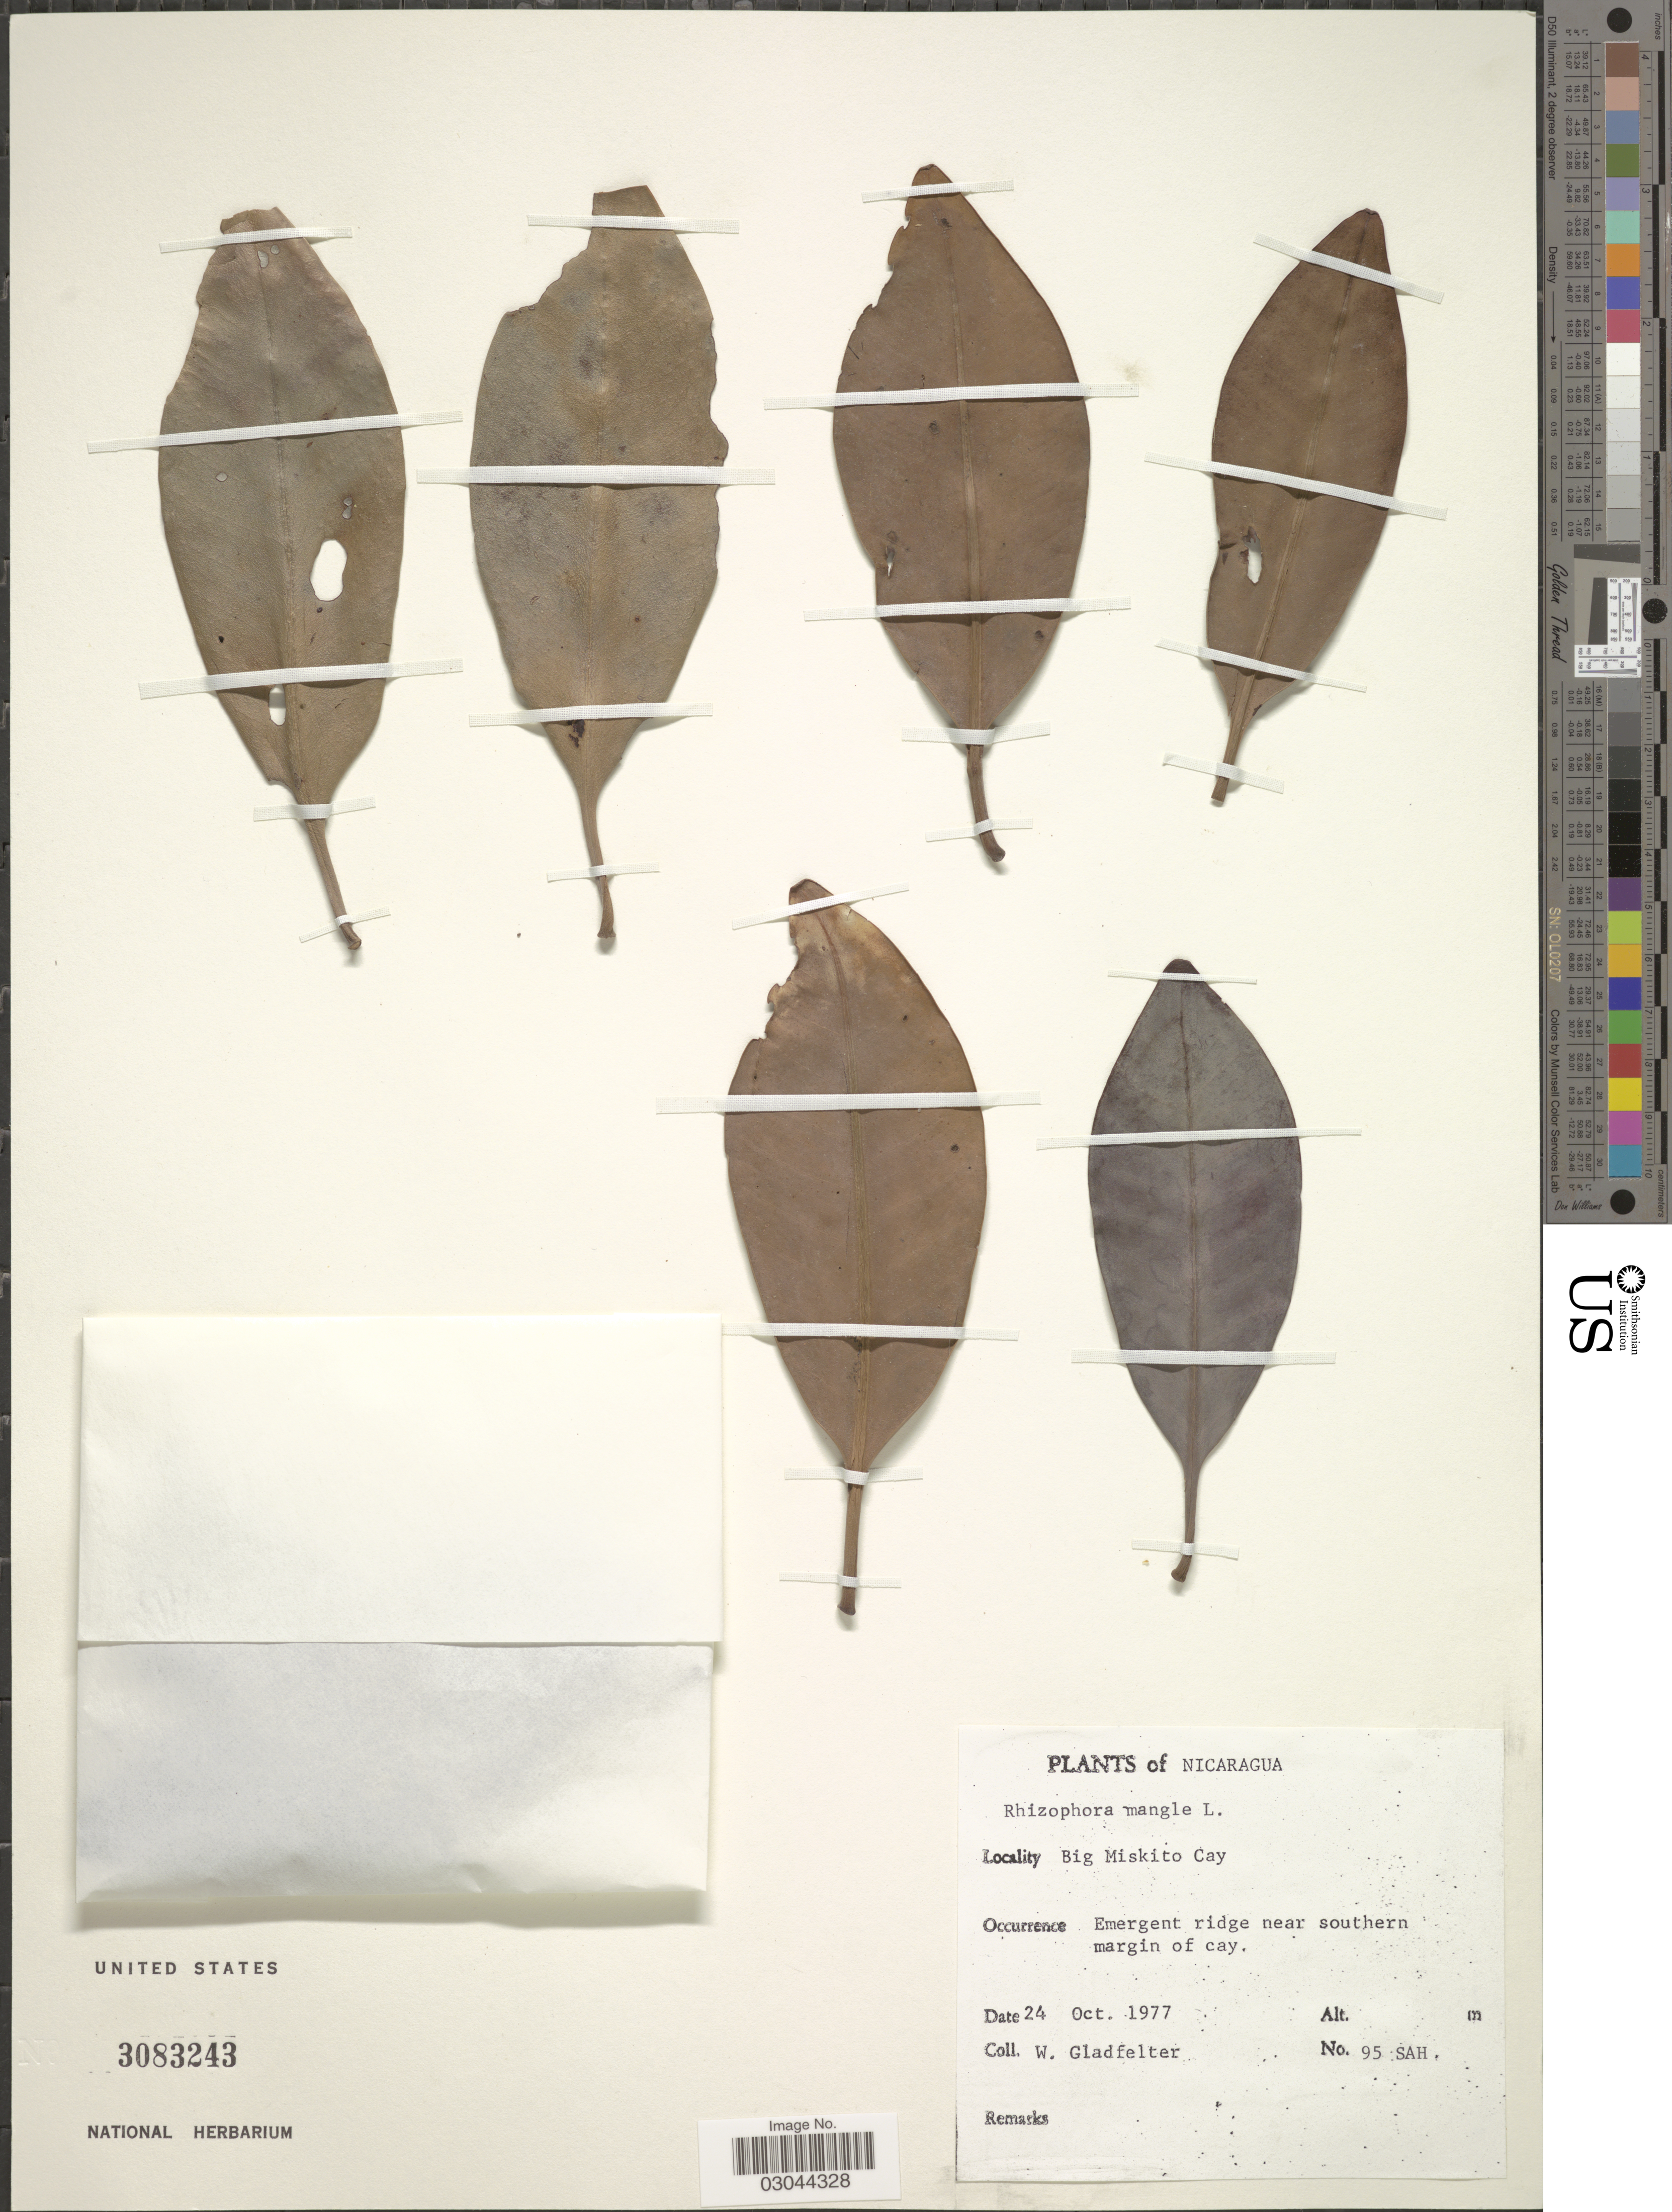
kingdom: Plantae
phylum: Tracheophyta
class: Magnoliopsida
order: Malpighiales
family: Rhizophoraceae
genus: Rhizophora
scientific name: Rhizophora mangle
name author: L.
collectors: W. Gladfelter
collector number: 95SAH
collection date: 1977-10-24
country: Nicaragua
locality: Big Miskito Cay.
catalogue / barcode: US 3083243